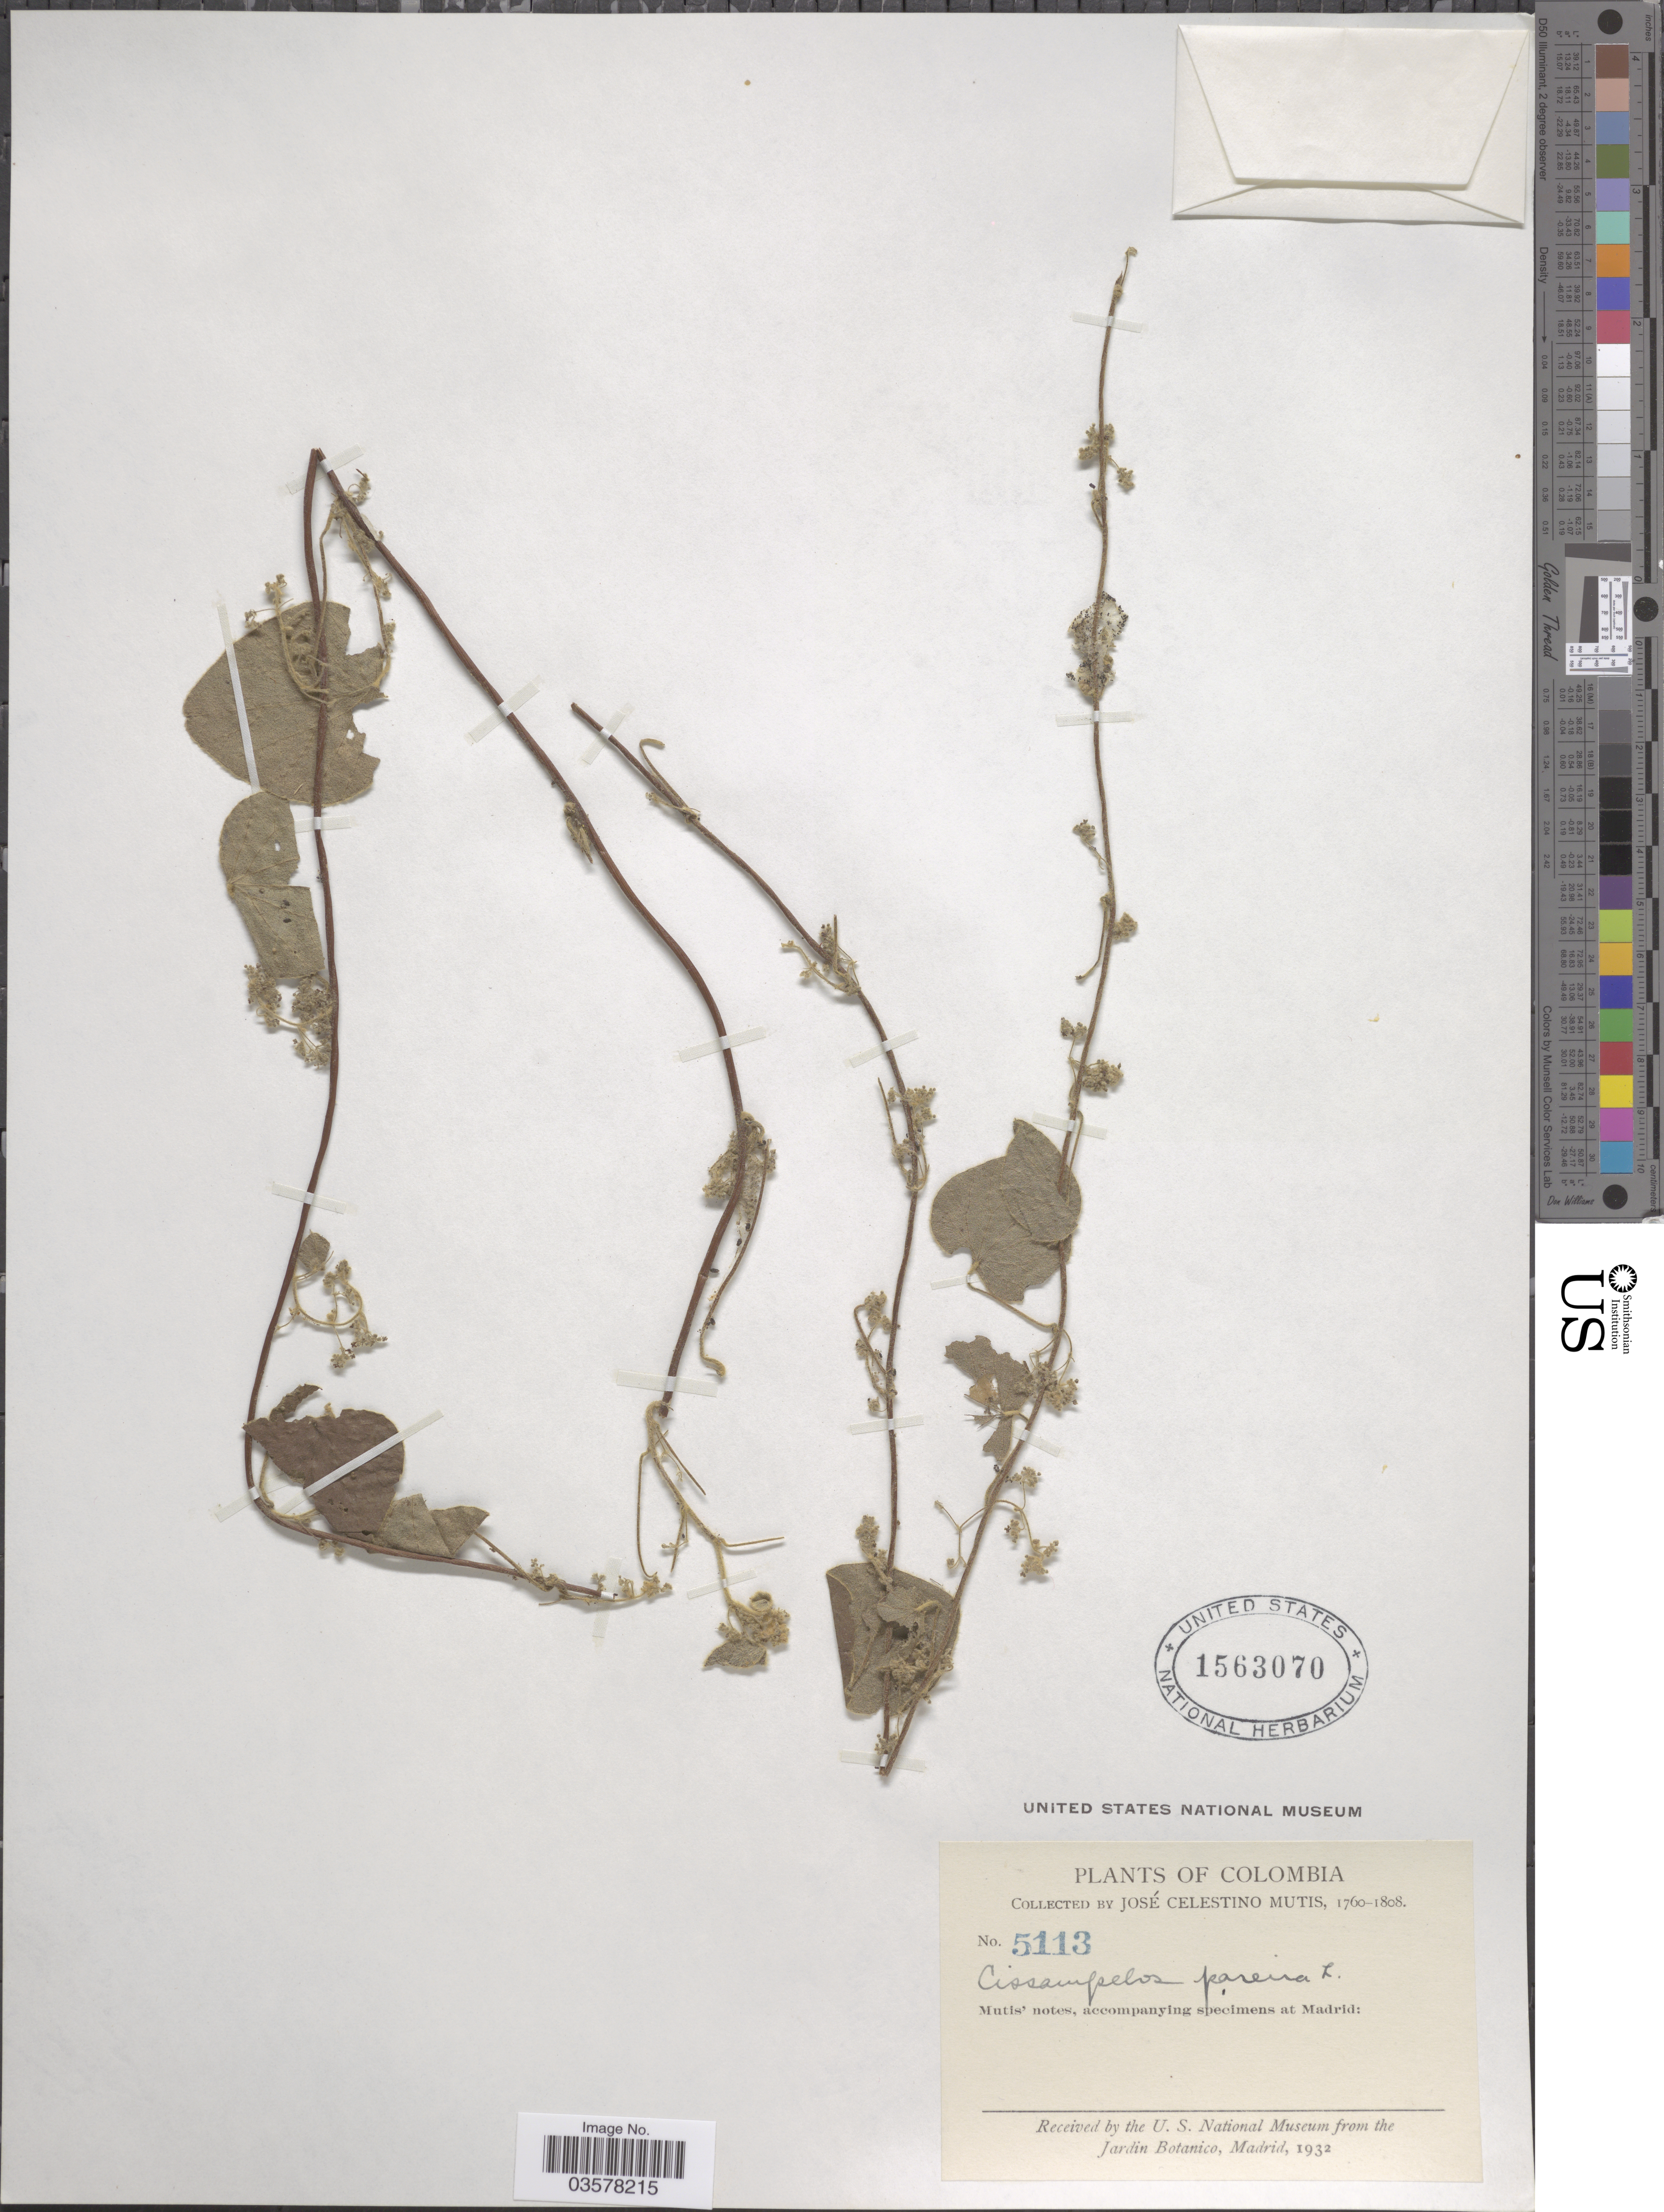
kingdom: Plantae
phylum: Tracheophyta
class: Magnoliopsida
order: Ranunculales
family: Menispermaceae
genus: Cissampelos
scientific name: Cissampelos pareira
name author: L.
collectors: J. C. B. Mutis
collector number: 5113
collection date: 1760/1808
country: Colombia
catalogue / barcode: US 1563070